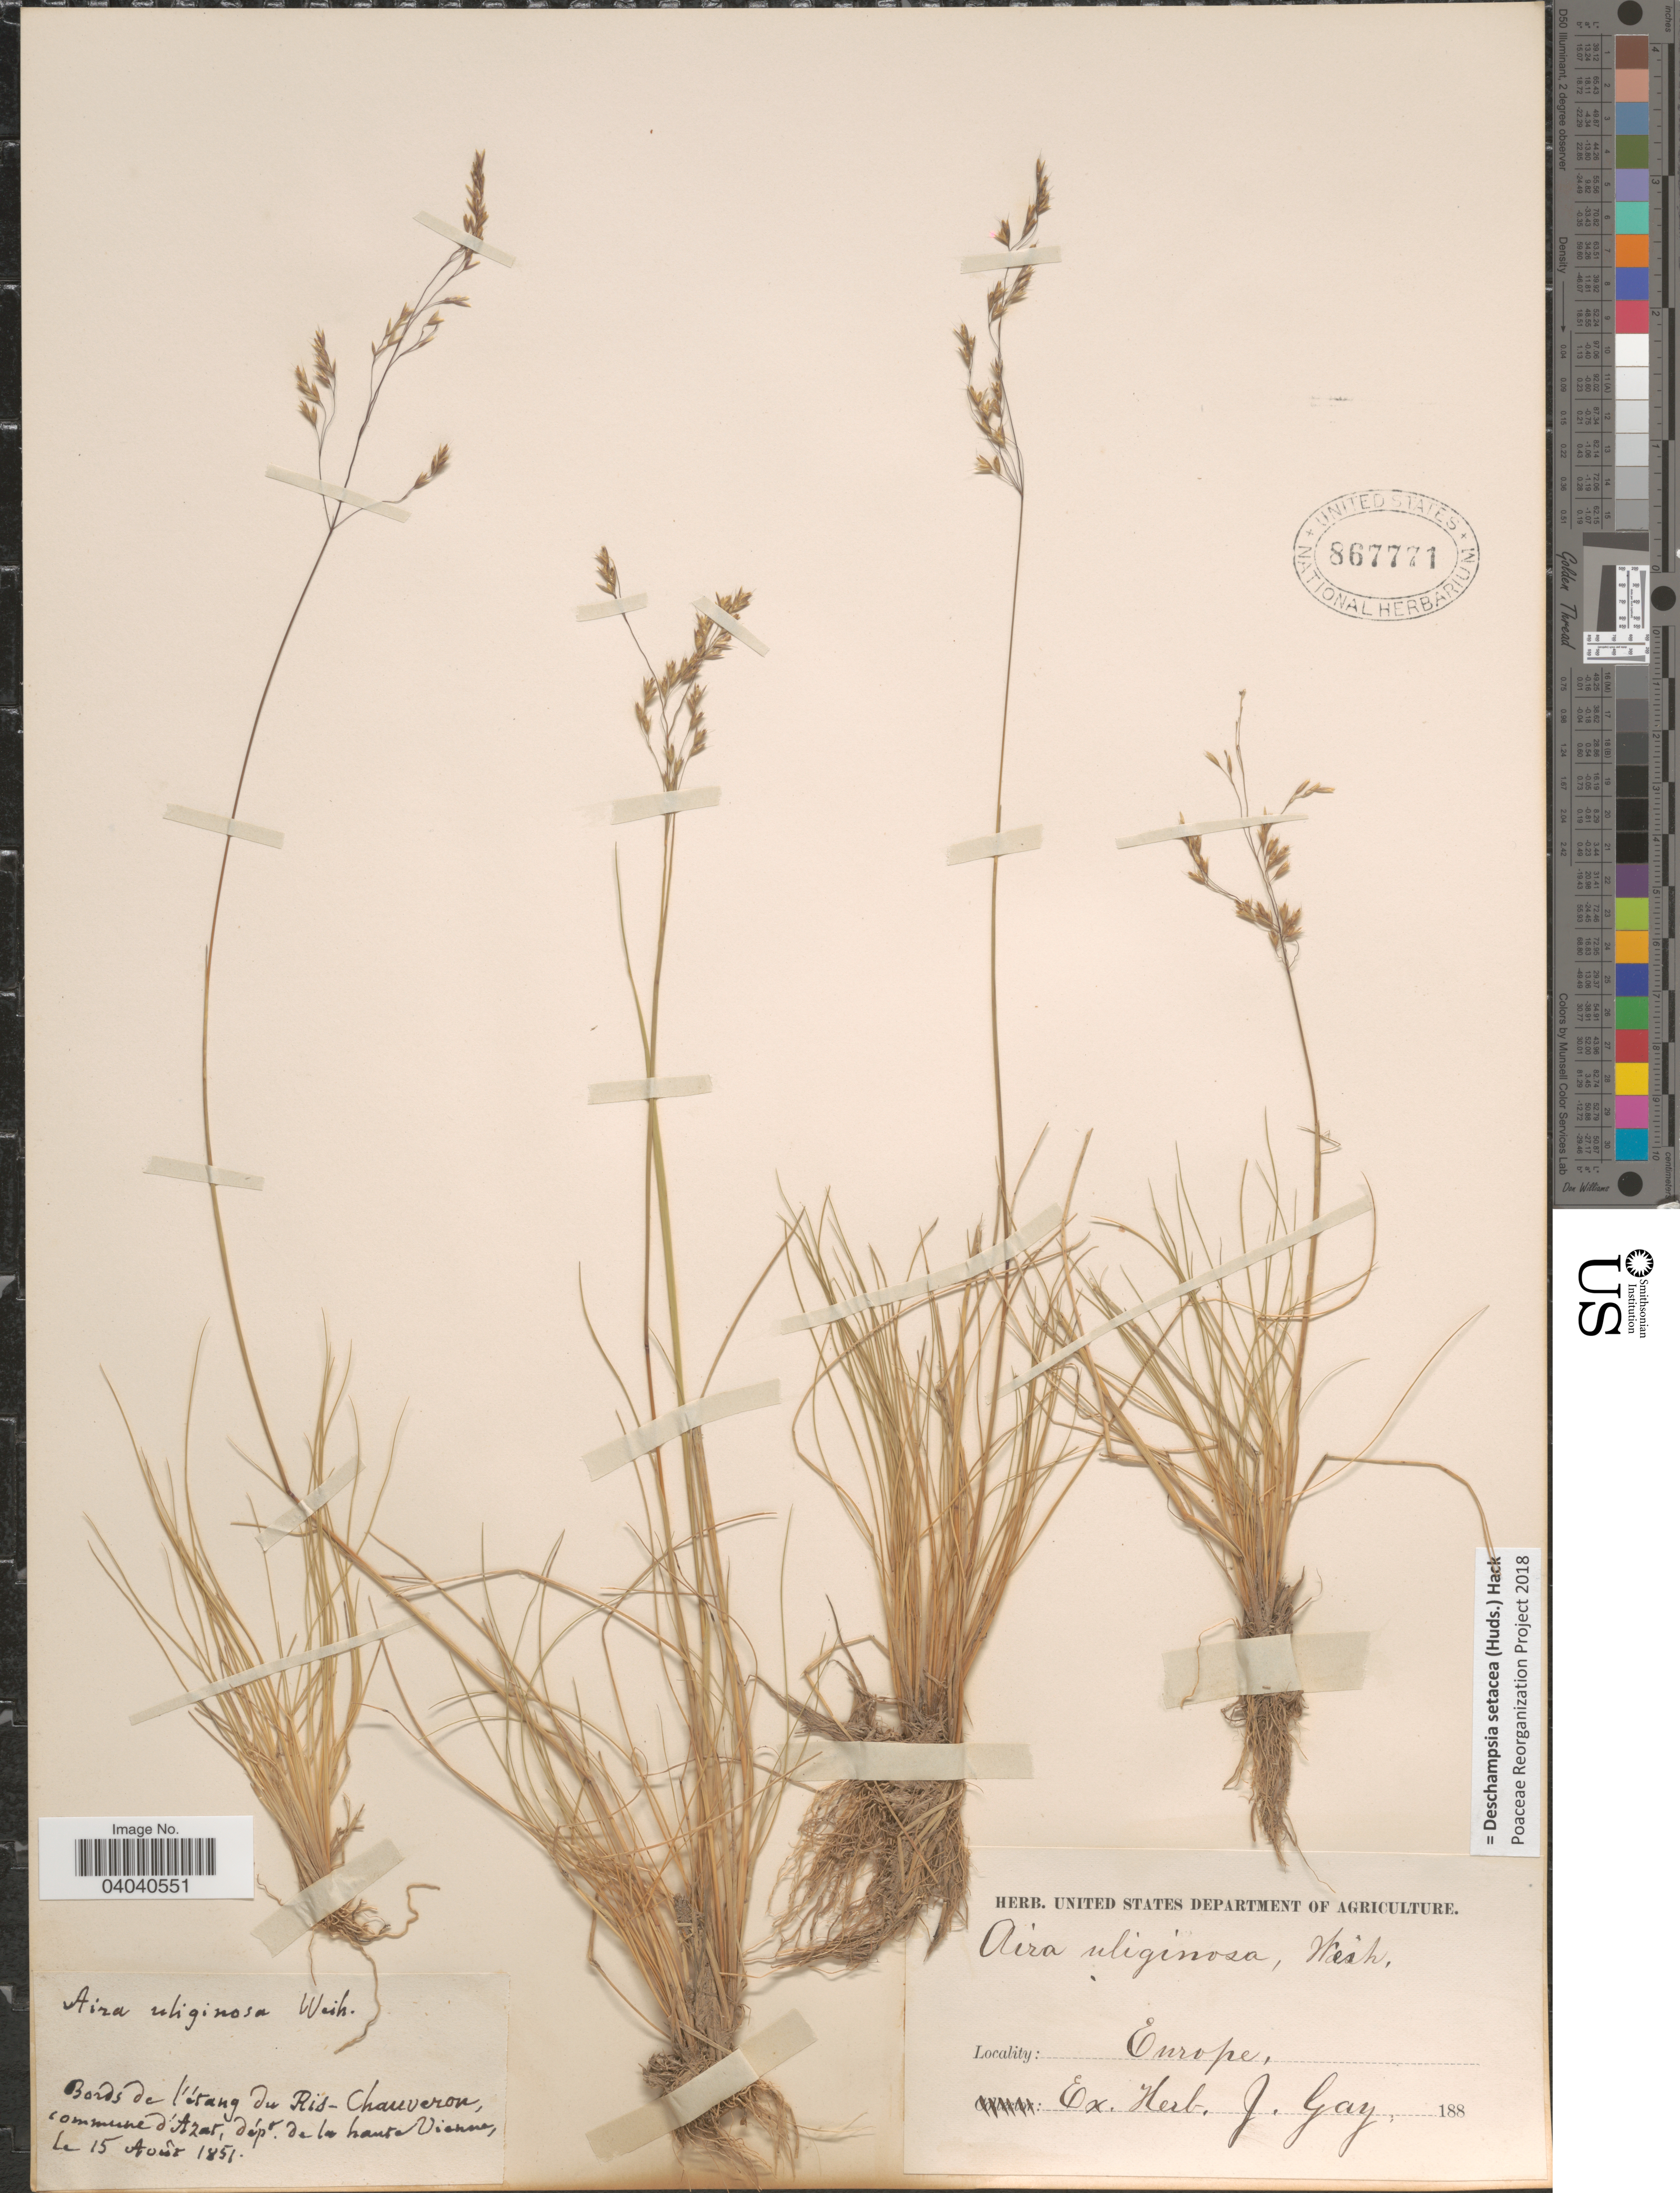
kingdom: Plantae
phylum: Tracheophyta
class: Liliopsida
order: Poales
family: Poaceae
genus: Deschampsia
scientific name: Deschampsia setacea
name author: (Huds.) Hack.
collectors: ex herb. J. Gay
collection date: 1851-08-15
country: France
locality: Bords de l'etang du Ris-Chauveron, commune d'Azat, dept. de la haute Vienna. Europe.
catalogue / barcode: US 867771